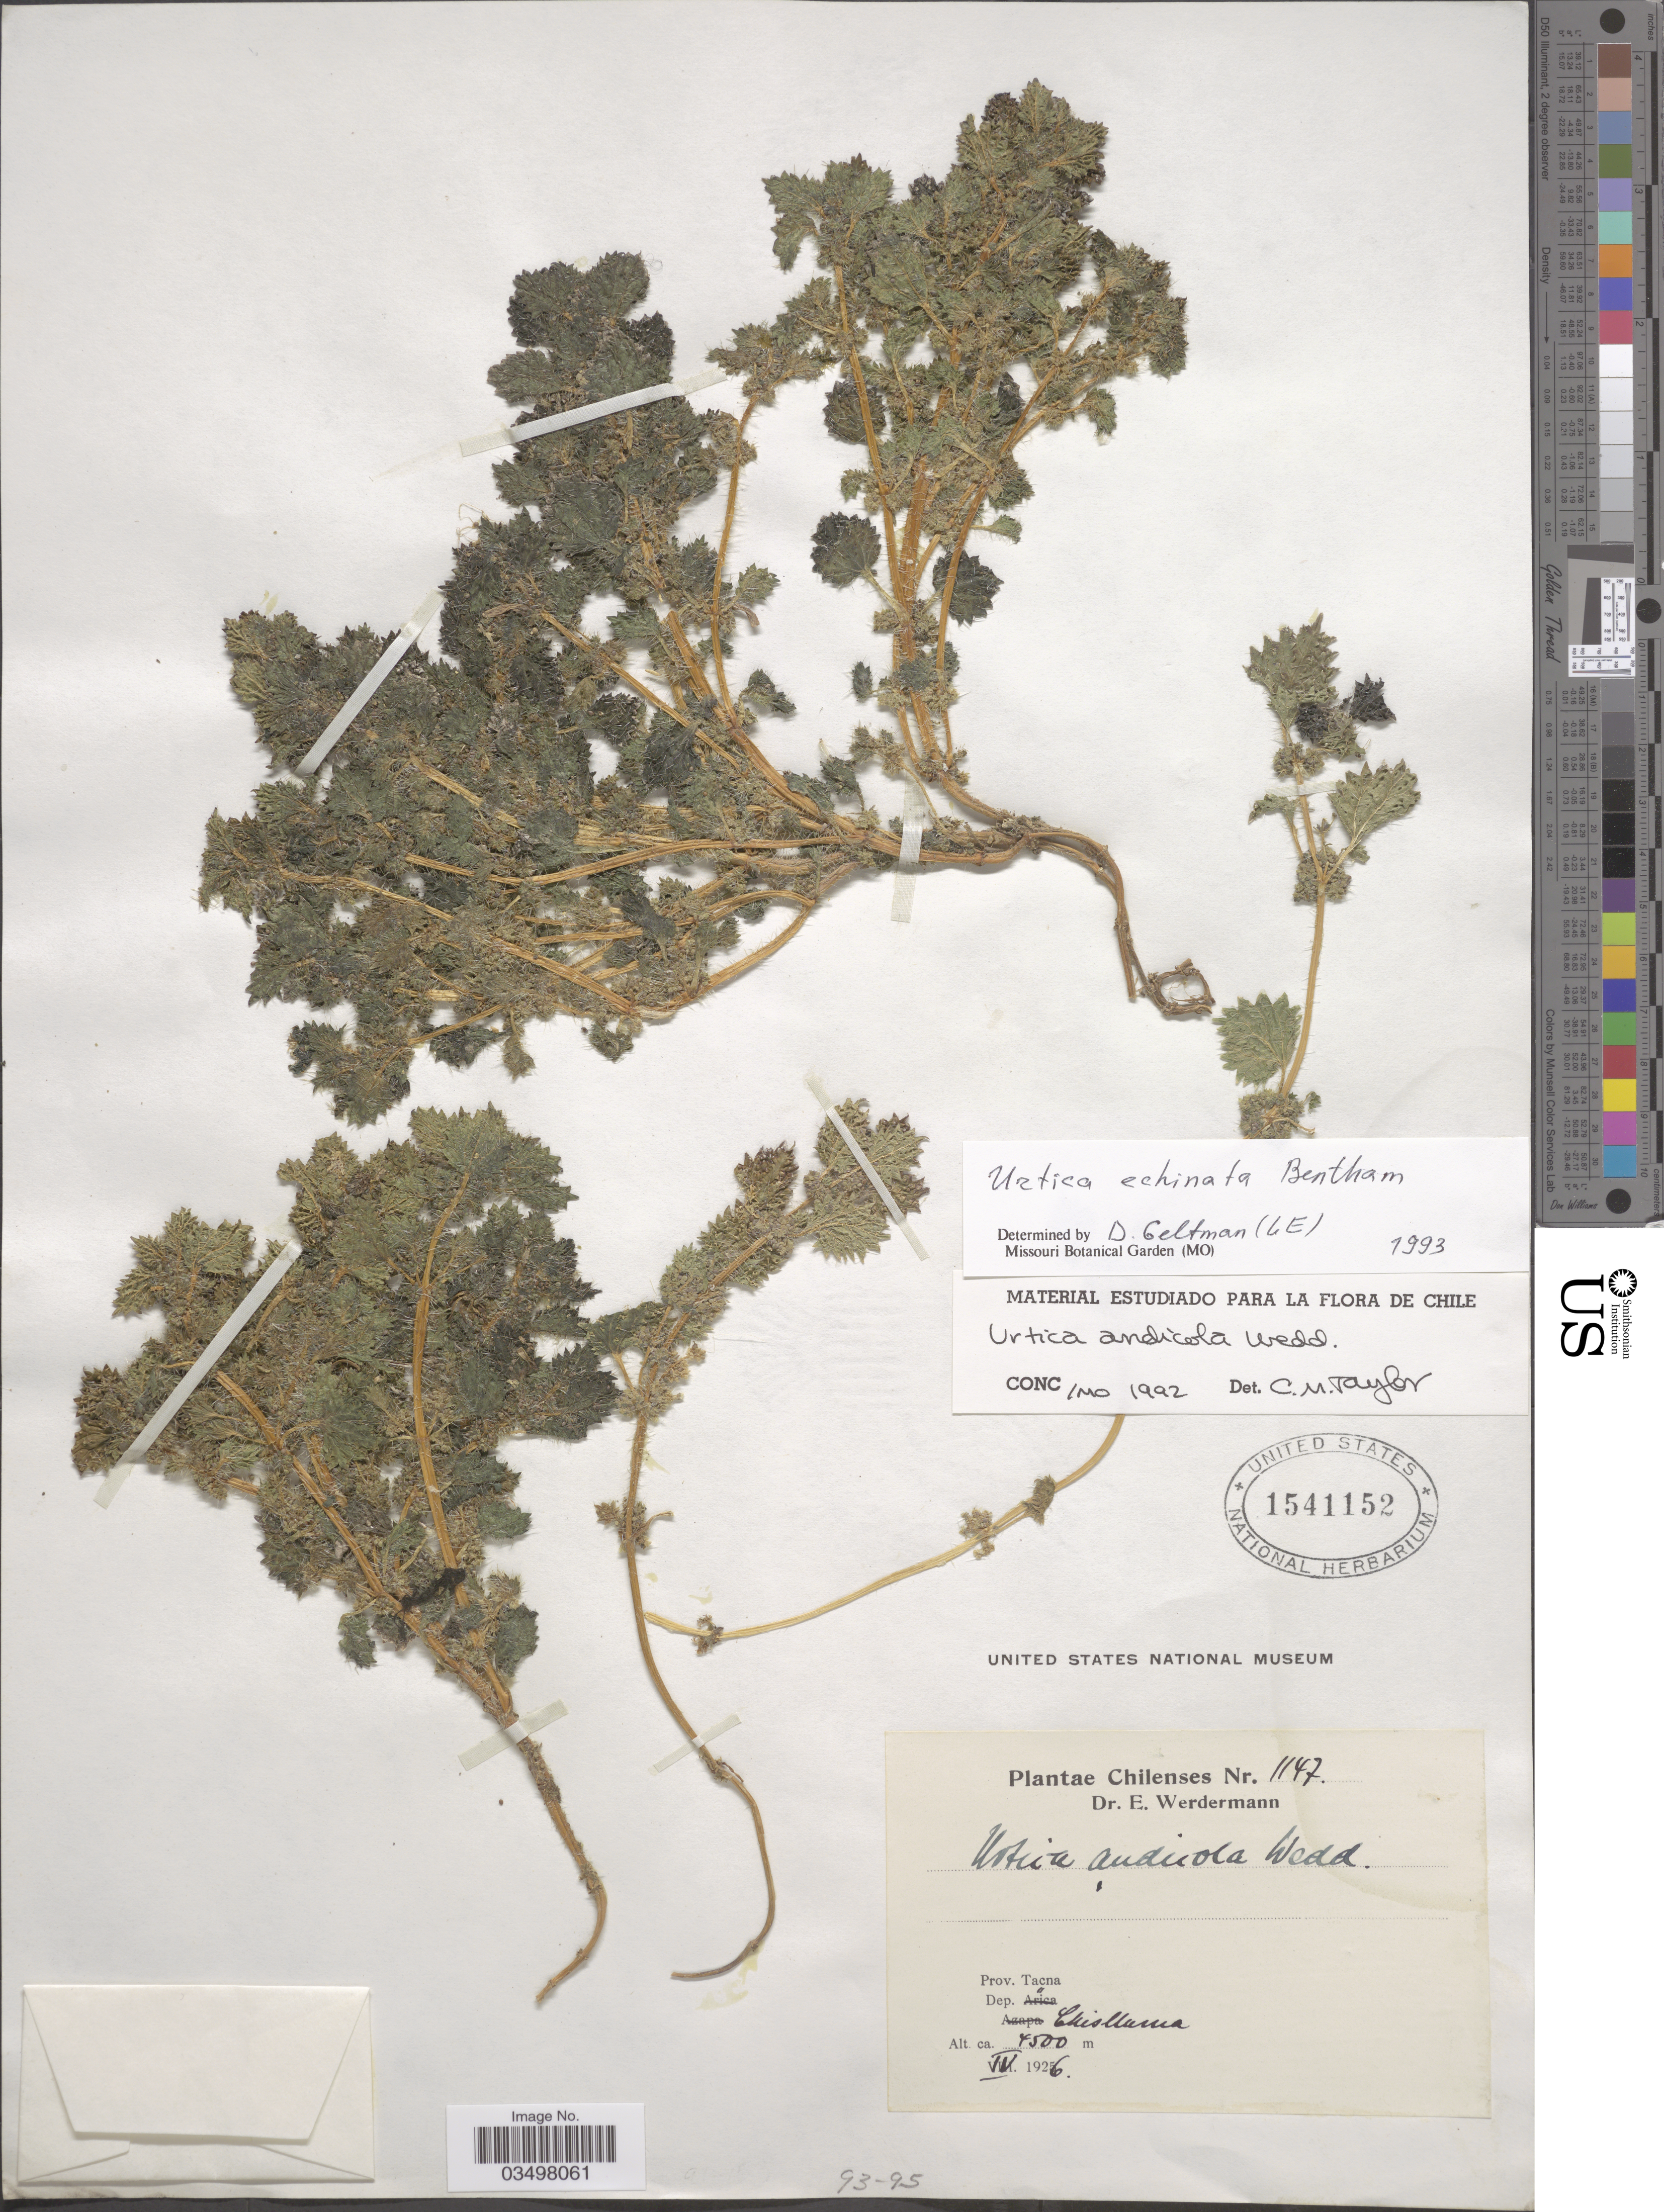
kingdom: Plantae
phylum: Tracheophyta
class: Magnoliopsida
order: Rosales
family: Urticaceae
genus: Urtica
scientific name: Urtica echinata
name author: Benth.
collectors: E. Werdermann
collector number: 1147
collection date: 1926-04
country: Chile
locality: Prov. Tacna. Dep. Tacna. Chisllama*.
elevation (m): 4500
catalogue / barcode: US 1541152